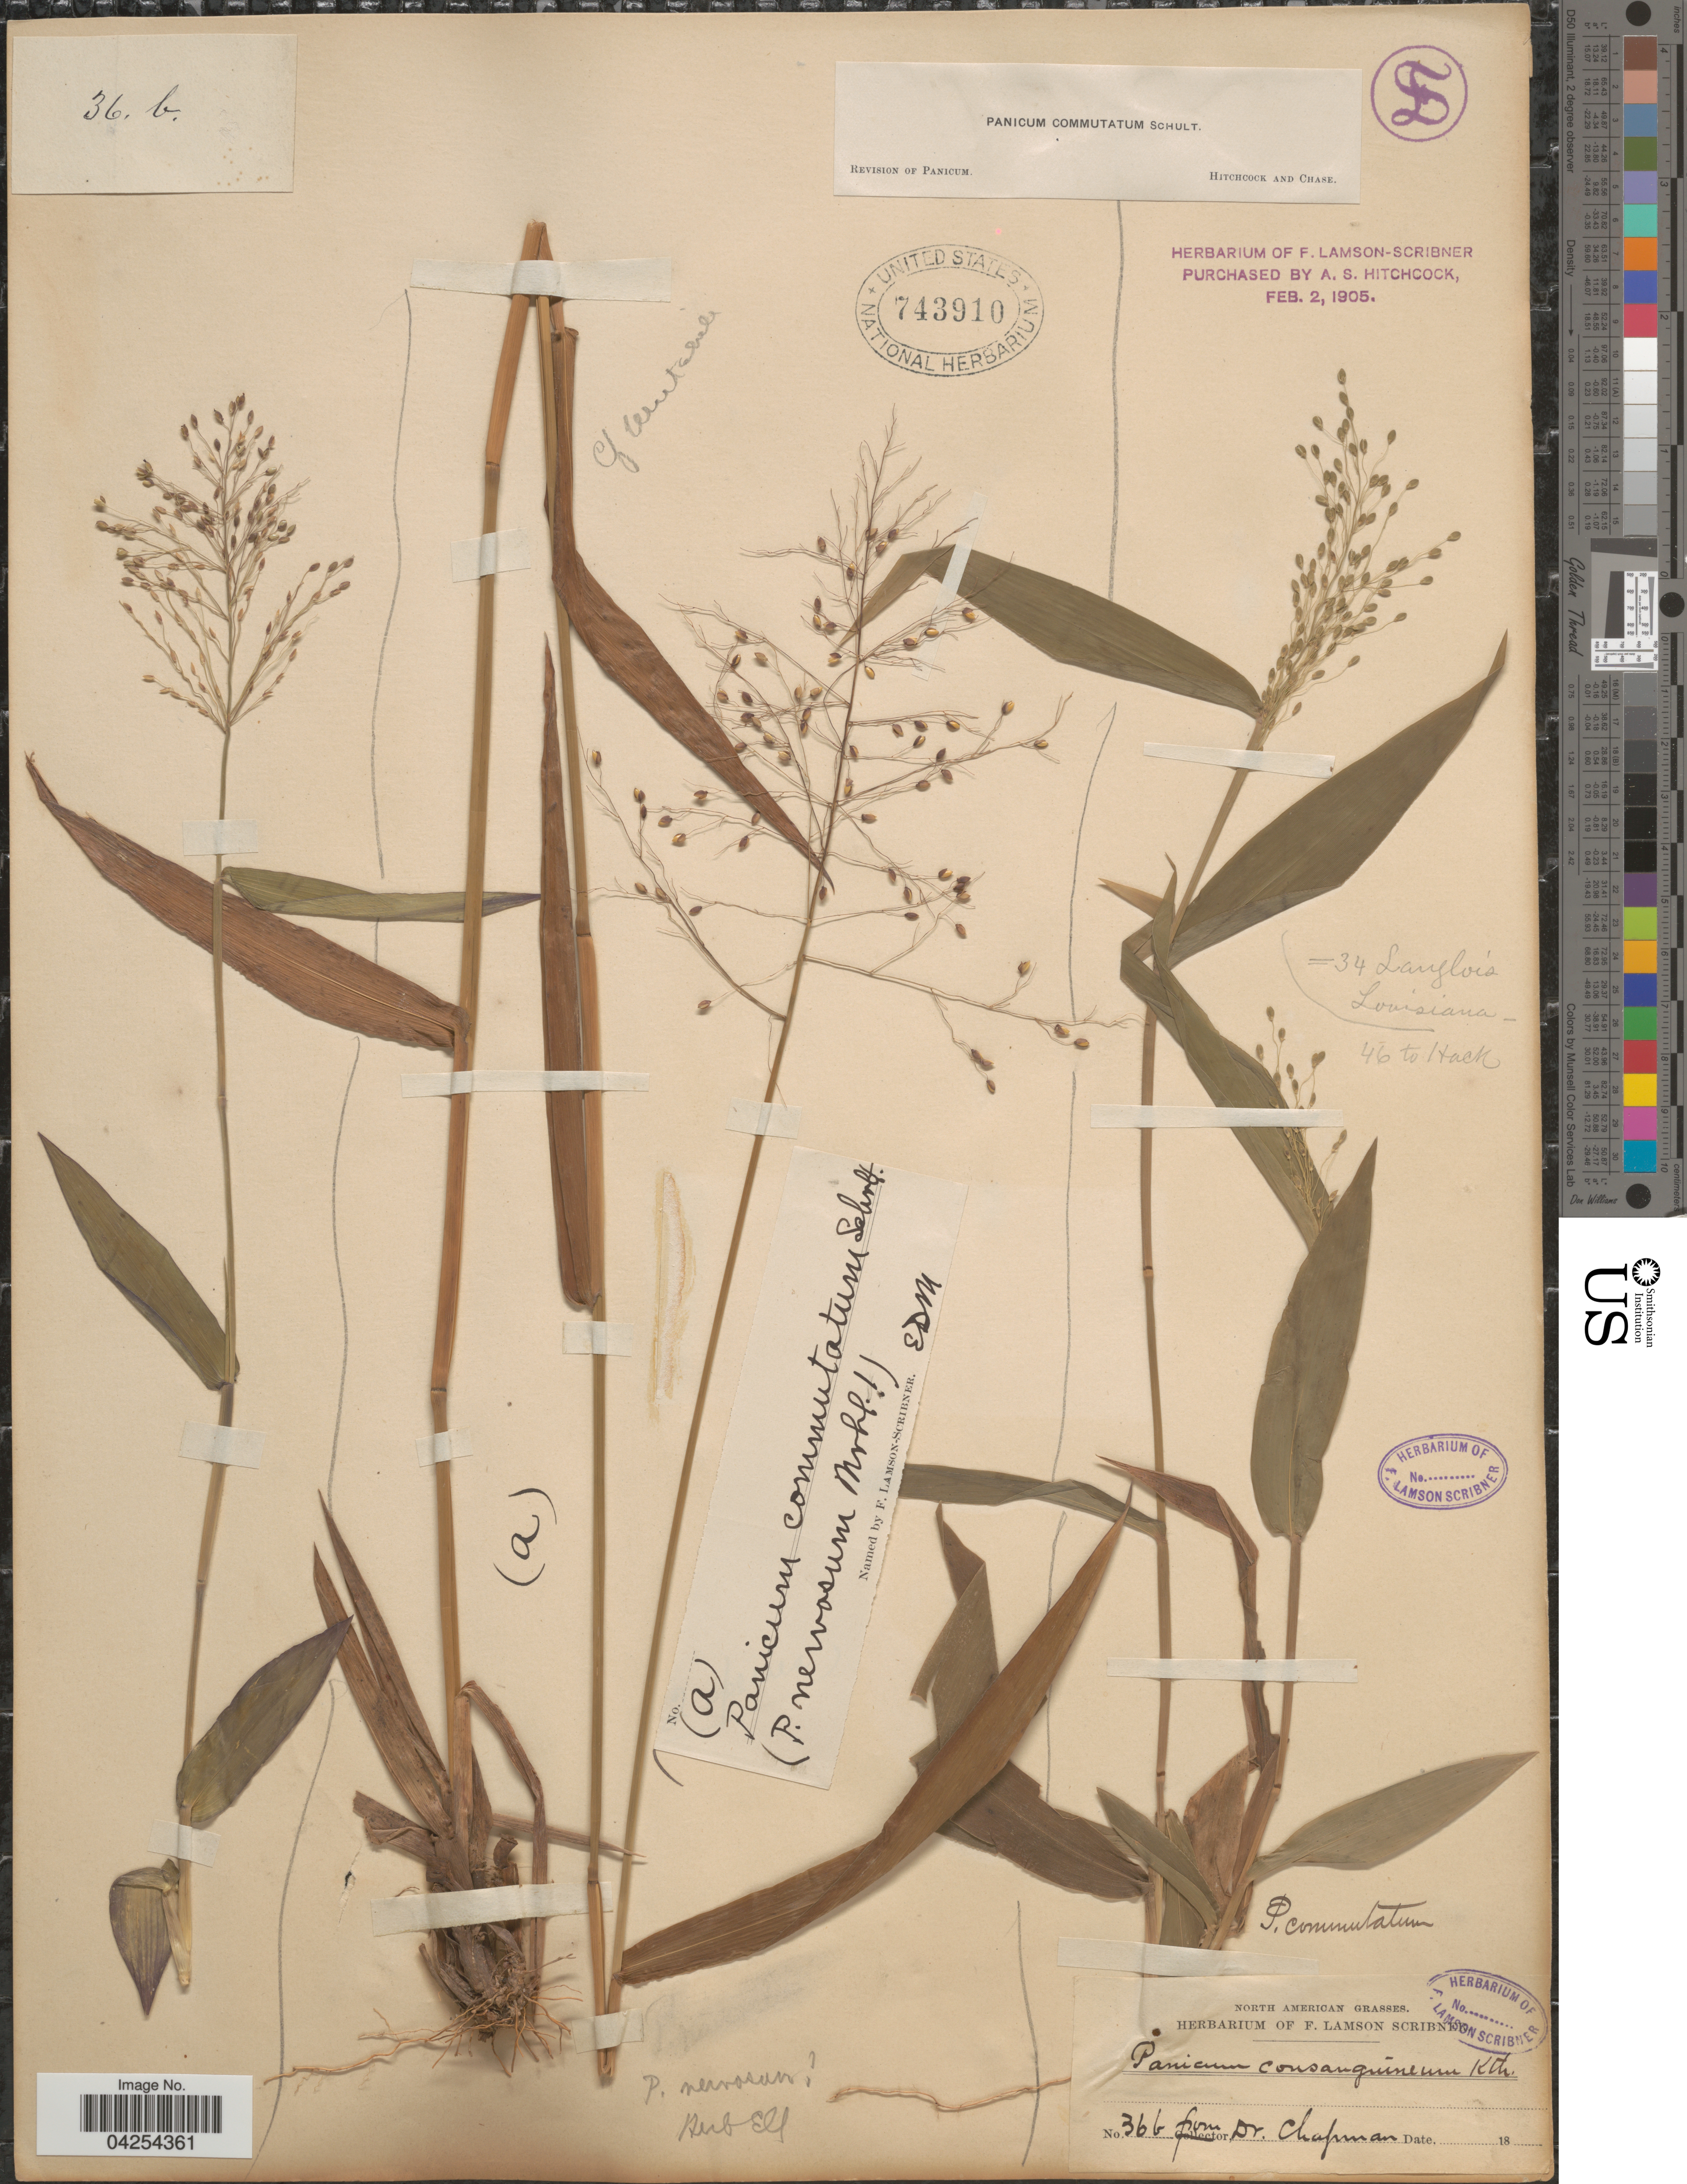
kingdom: Plantae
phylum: Tracheophyta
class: Liliopsida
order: Poales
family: Poaceae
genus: Dichanthelium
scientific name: Dichanthelium commutatum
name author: (Schult.) Gould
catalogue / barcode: US 743910-2